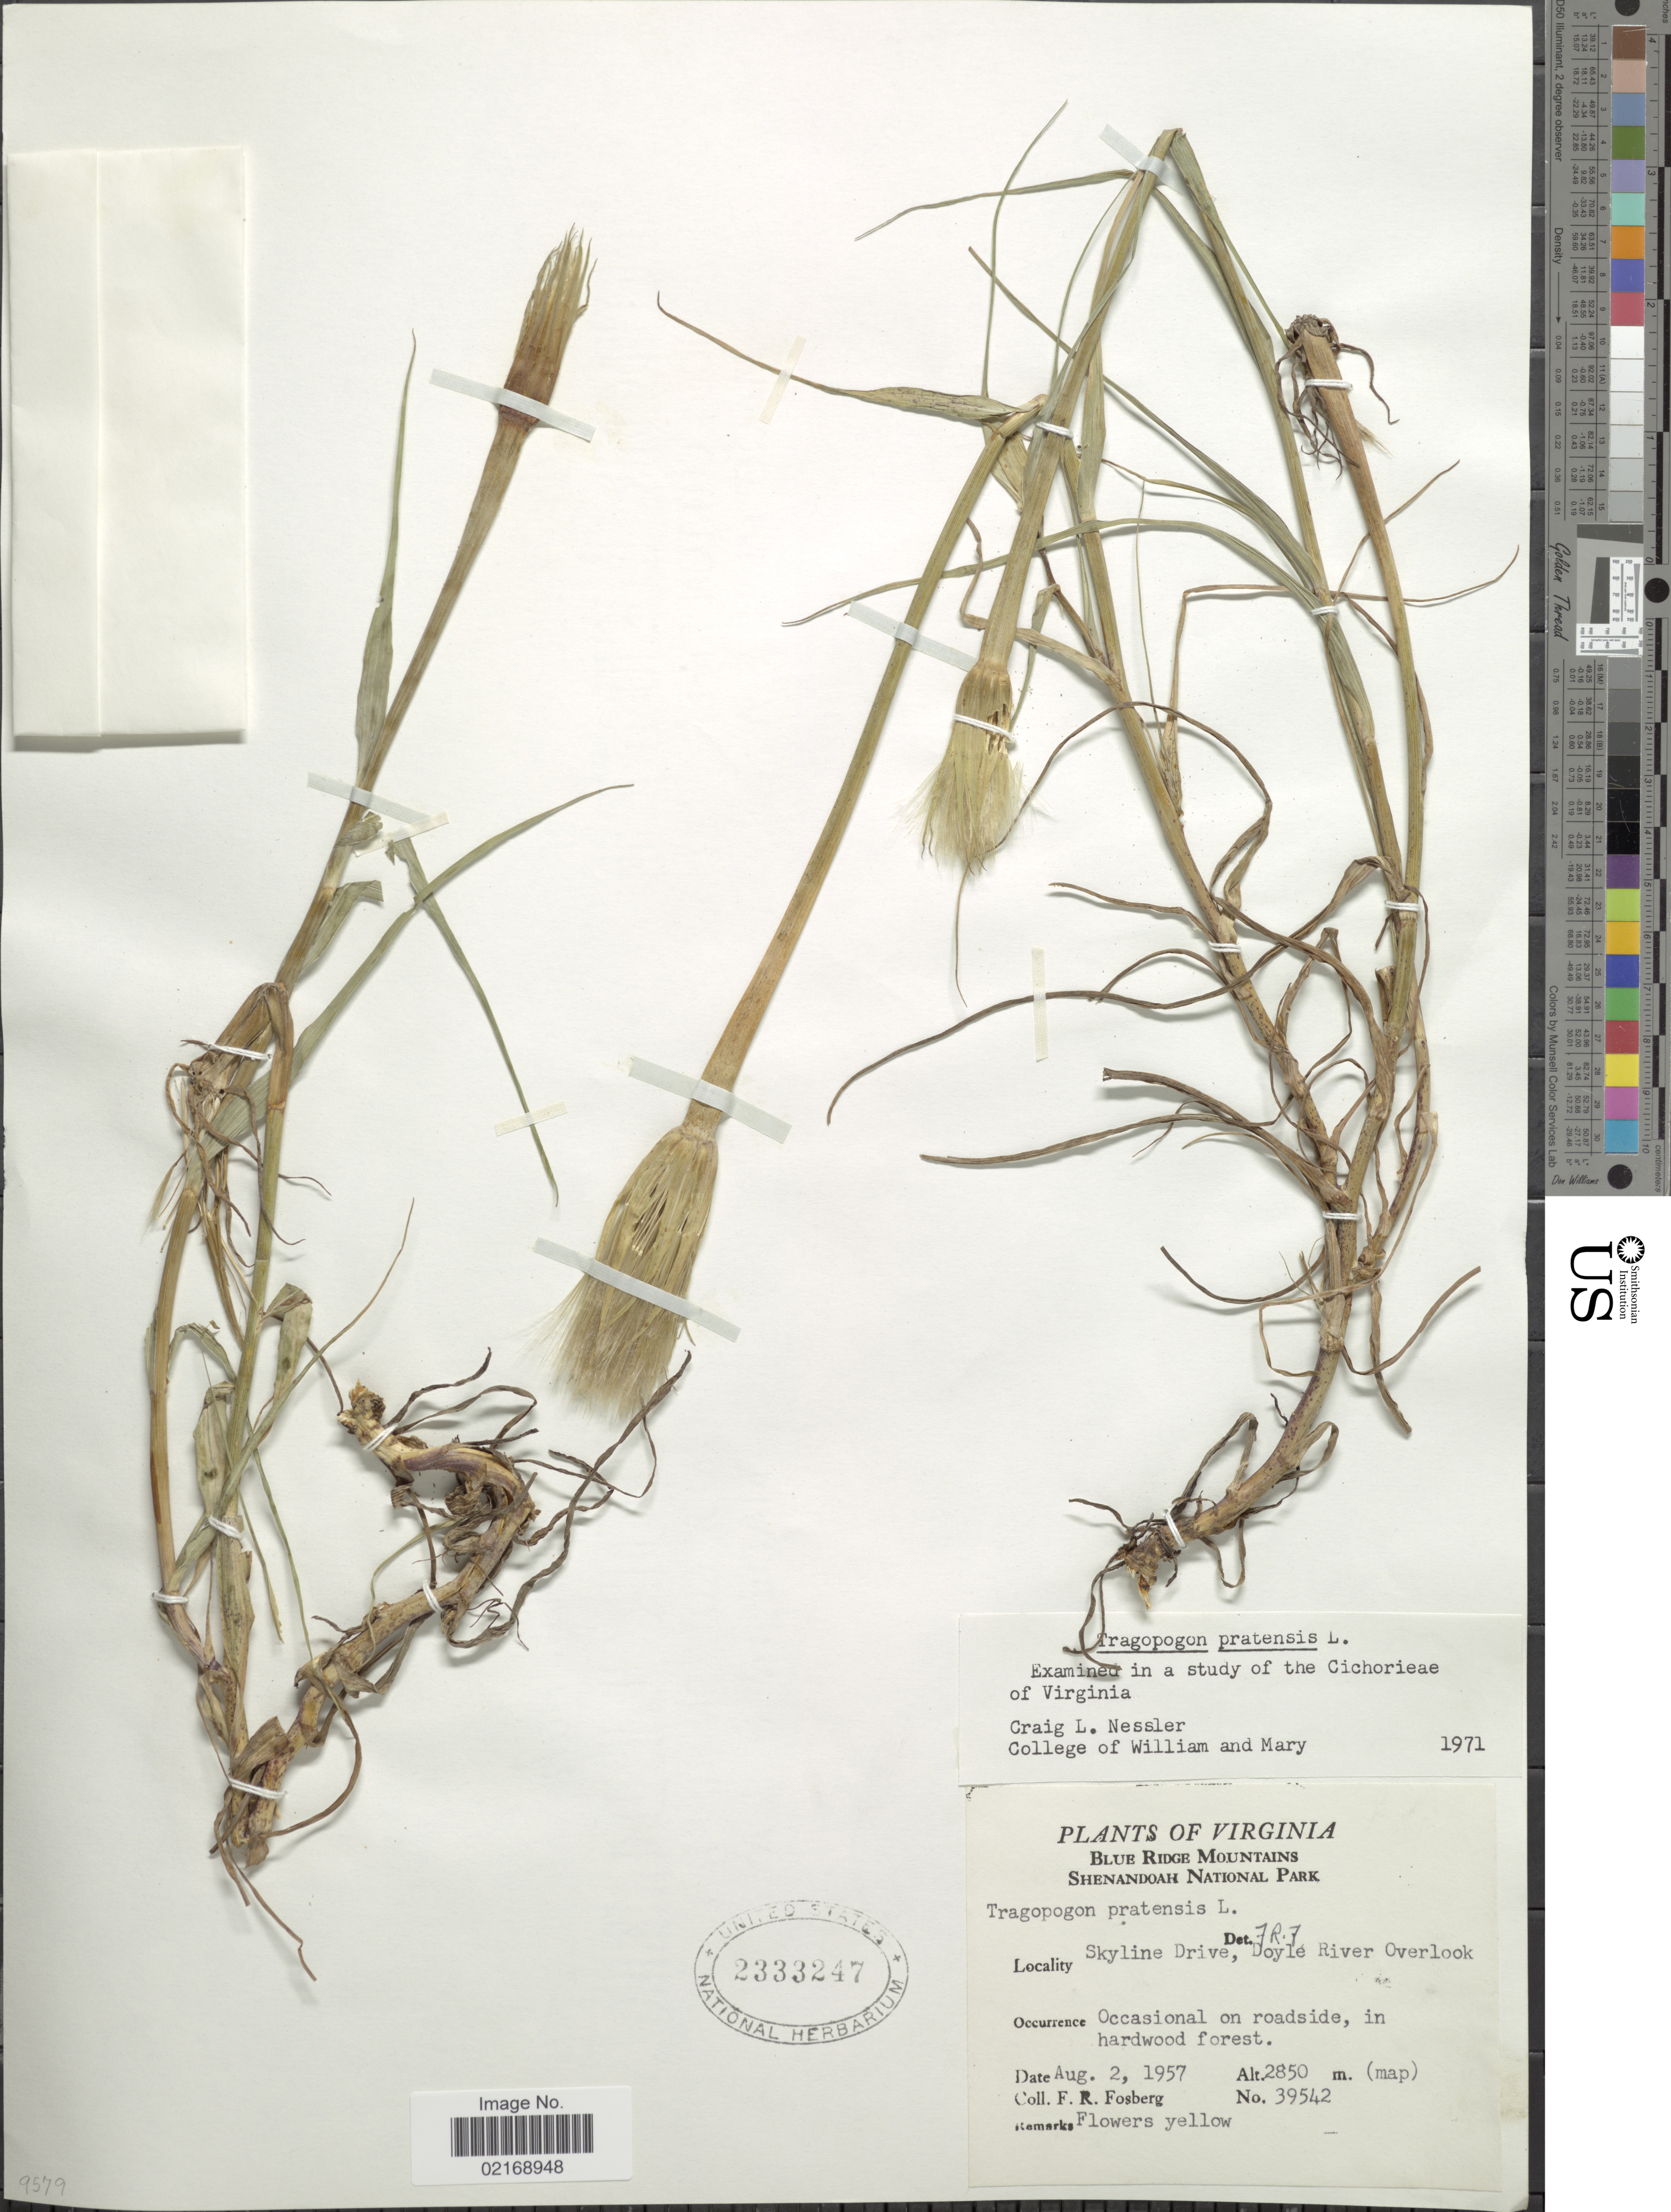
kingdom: Plantae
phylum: Tracheophyta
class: Magnoliopsida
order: Asterales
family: Asteraceae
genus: Tragopogon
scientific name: Tragopogon pratensis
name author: L.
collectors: F. R. Fosberg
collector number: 39542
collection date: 1957-08-02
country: United States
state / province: Virginia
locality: Skyline Drive, Doyle River Overlook. Blue Ridge Mountains. Shenandoah National Park [unsure placement]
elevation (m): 2850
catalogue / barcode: US 2333247